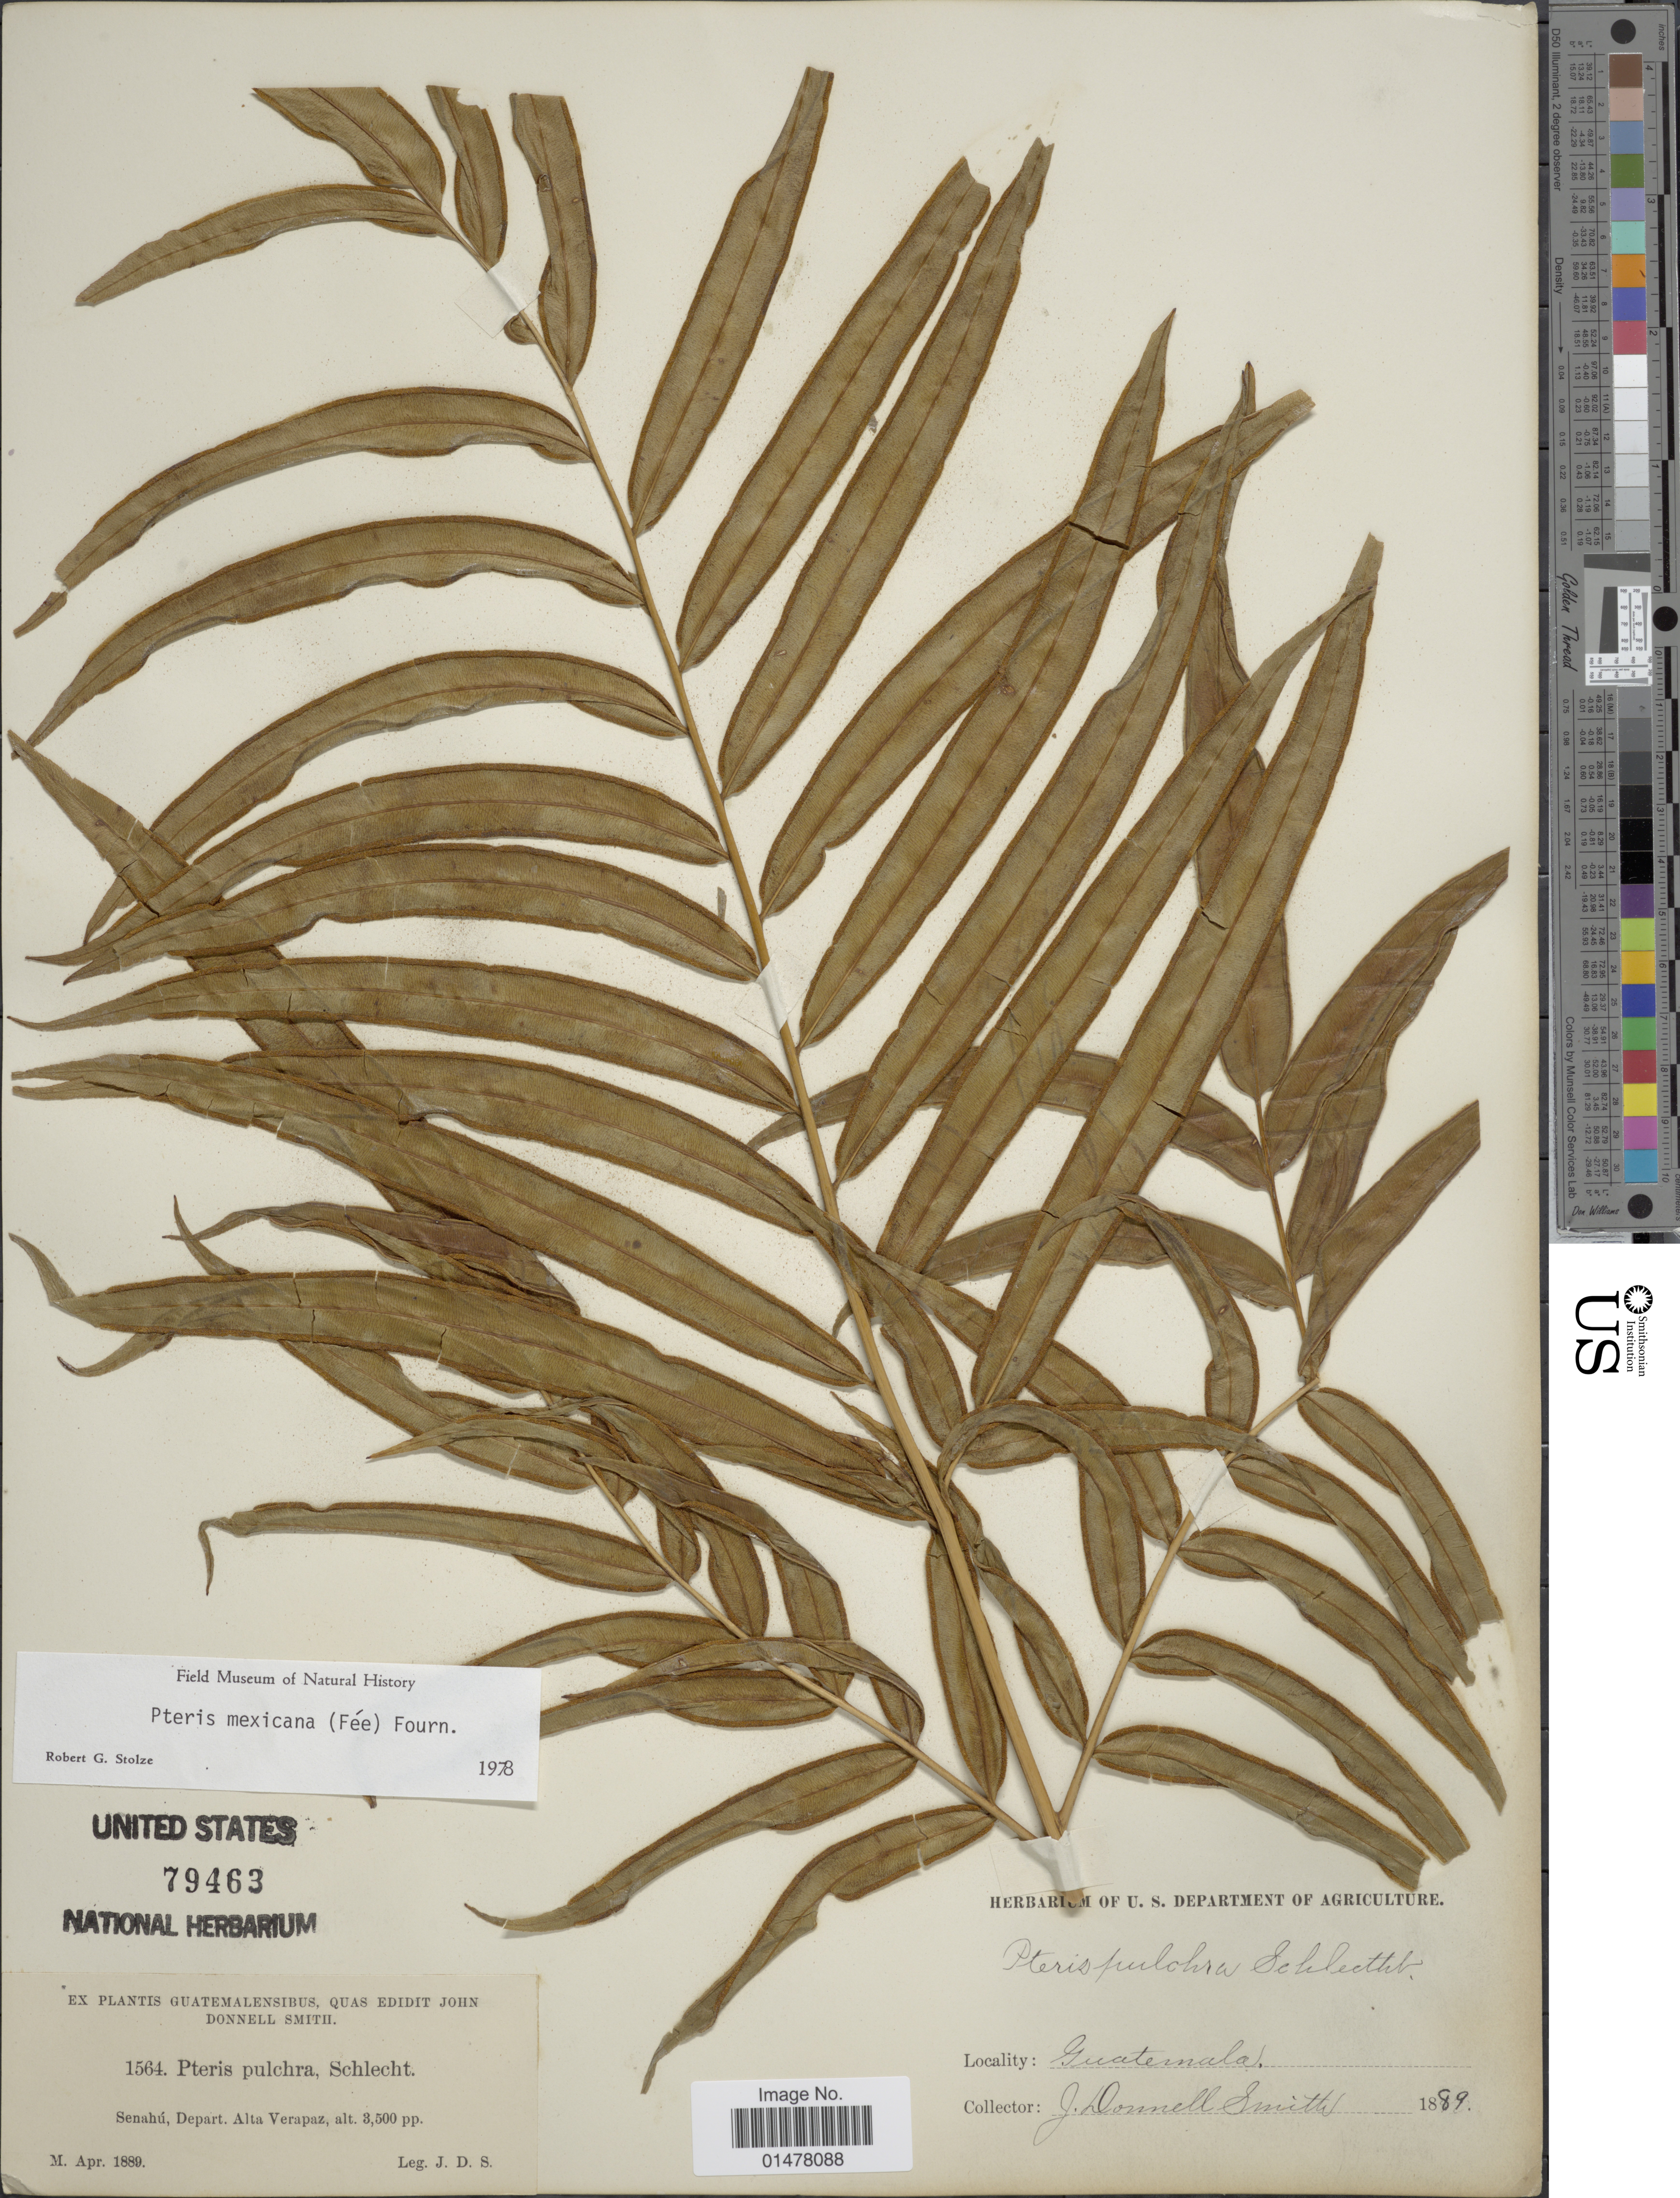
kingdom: Plantae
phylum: Tracheophyta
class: Polypodiopsida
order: Polypodiales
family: Pteridaceae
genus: Pteris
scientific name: Pteris pulchra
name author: Schltdl. & Cham.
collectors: J. Donnell Smith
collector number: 1564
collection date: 1889-04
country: Guatemala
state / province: Alta Verapaz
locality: Senahú, Depart, Alta Verapaz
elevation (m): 1067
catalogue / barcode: US 79463